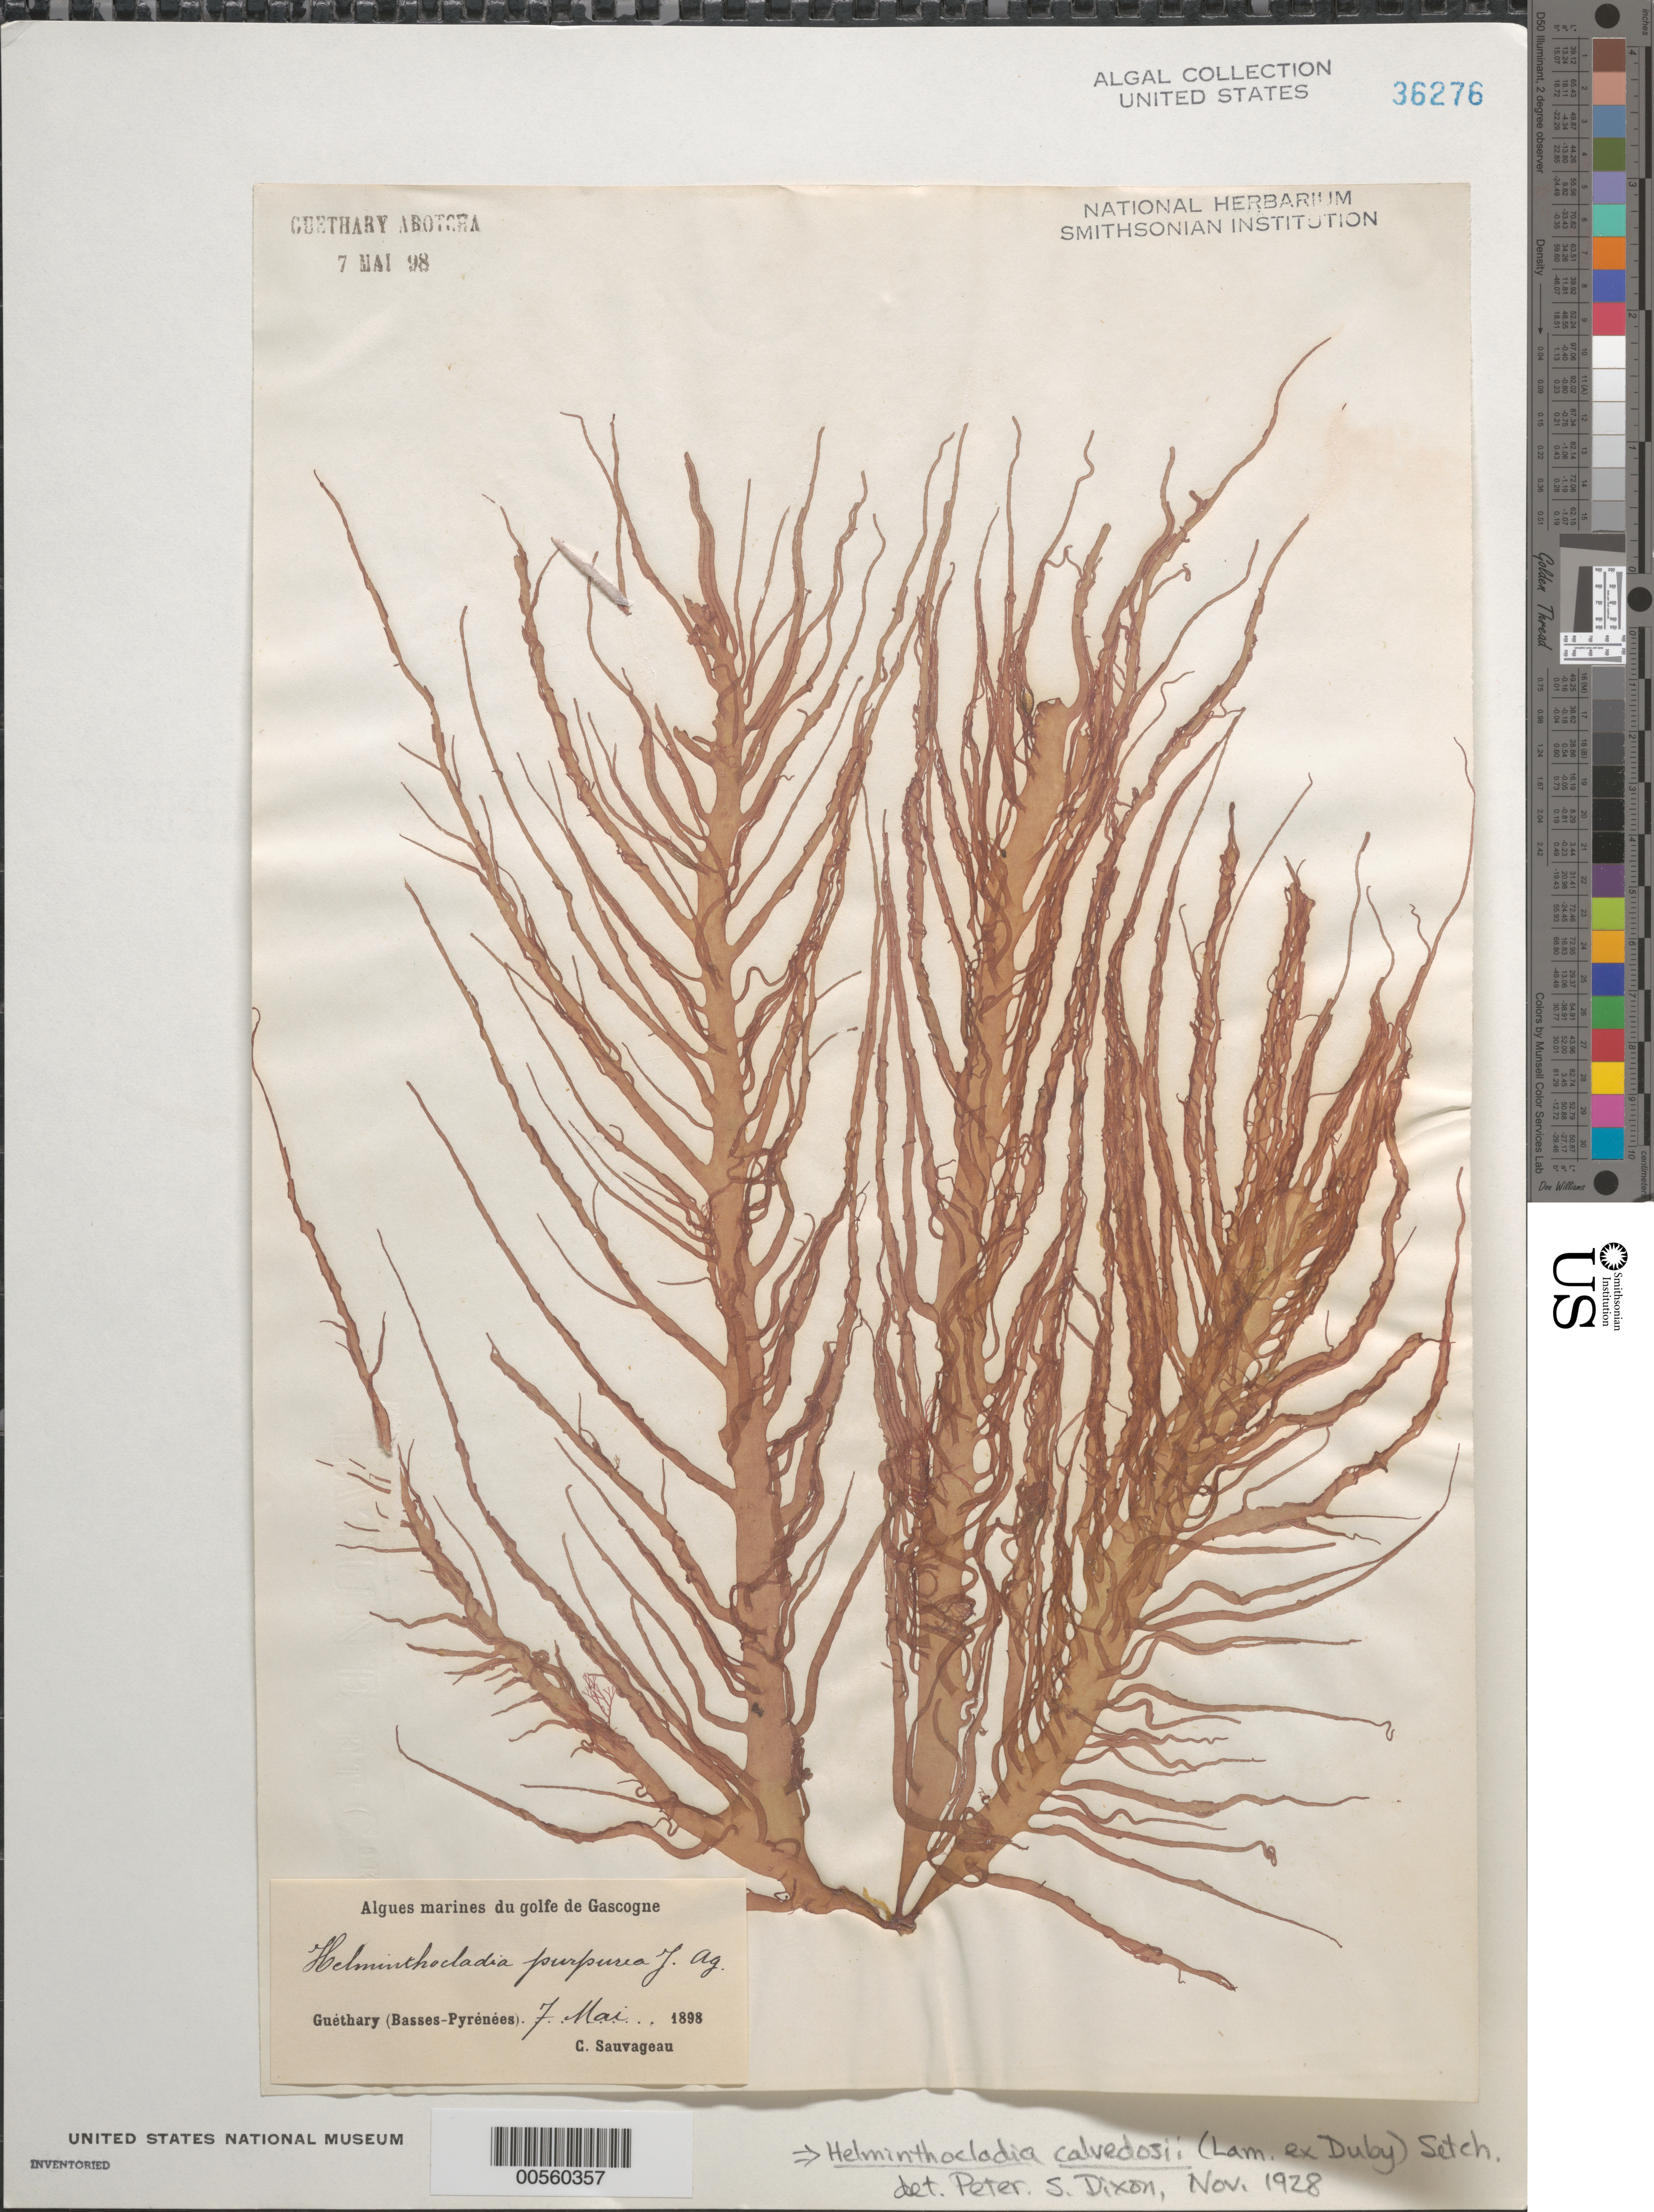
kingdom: Plantae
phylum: Rhodophyta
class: Florideophyceae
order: Nemaliales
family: Liagoraceae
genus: Helminthocladia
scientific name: Helminthocladia calvadosii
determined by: Dixon, P. S.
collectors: C. F. Sauvageau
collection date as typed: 07 May 1898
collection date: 1898-05-07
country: France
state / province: Nouvelle-Aquitaine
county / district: Pyrénées-Atlantiques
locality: Guethary Arotcha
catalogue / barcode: US 36276